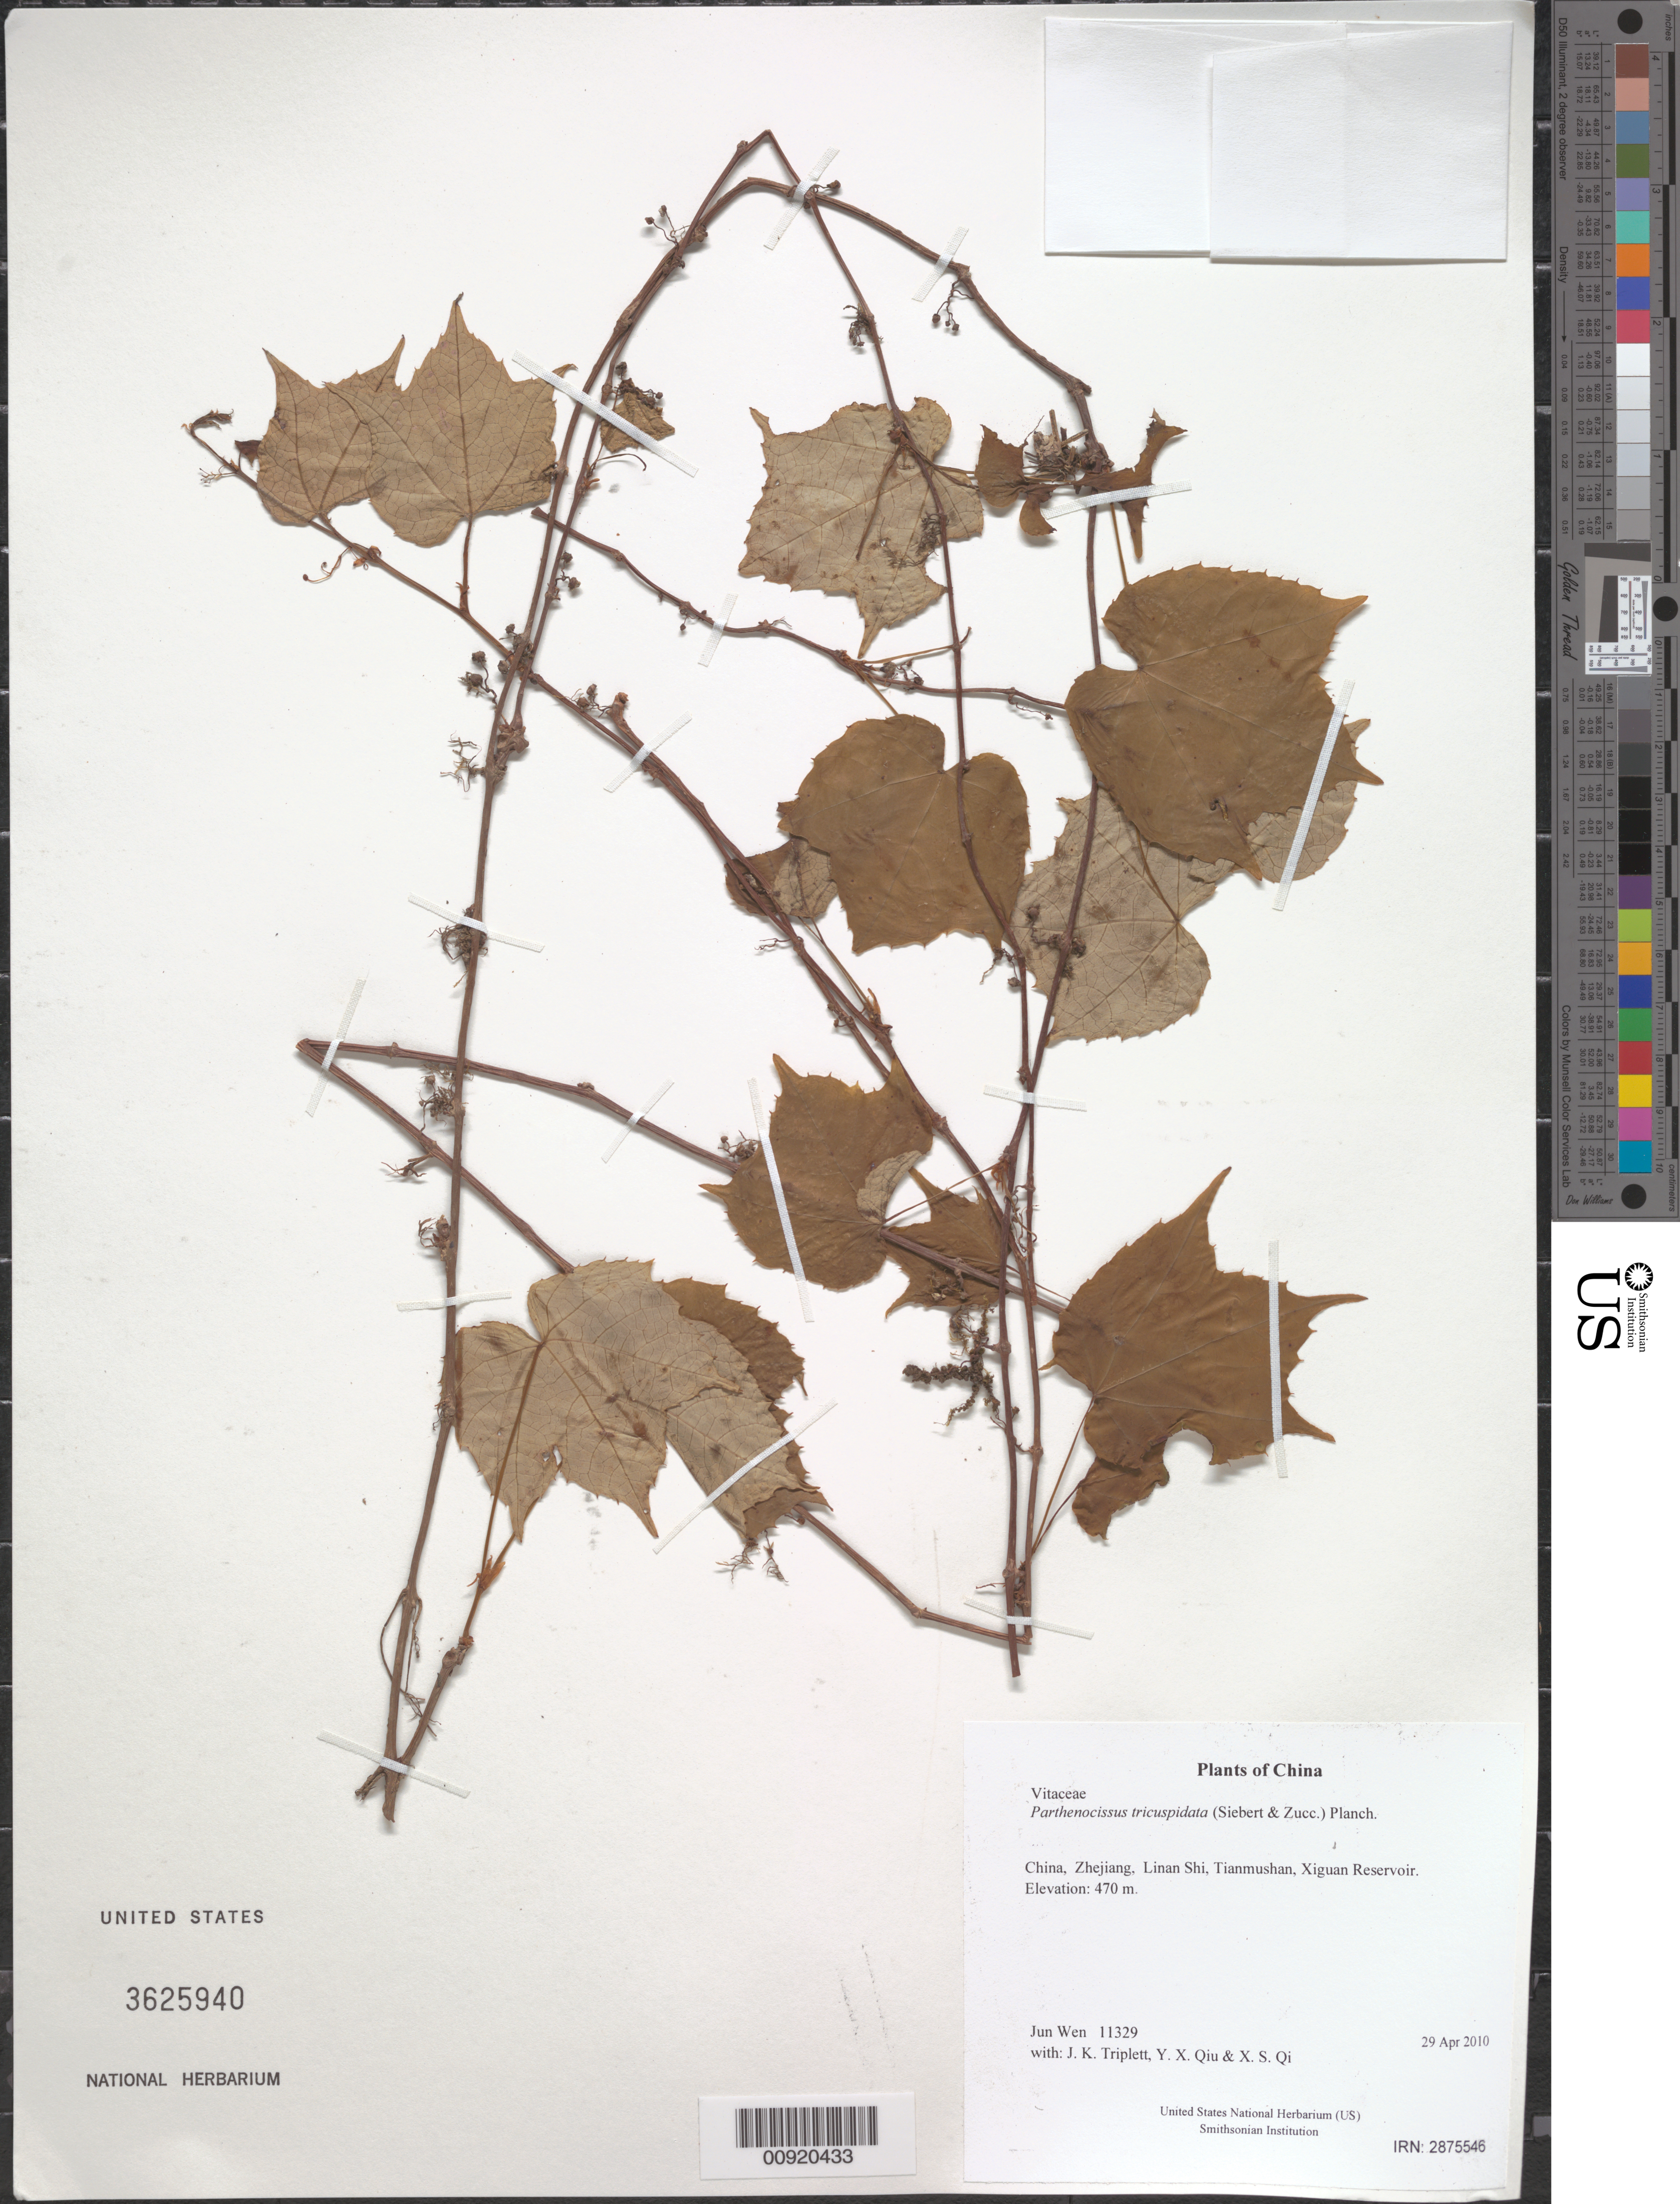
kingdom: Plantae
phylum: Tracheophyta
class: Magnoliopsida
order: Vitales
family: Vitaceae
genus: Parthenocissus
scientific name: Parthenocissus tricuspidata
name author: (Siebold & Zucc.) Planch.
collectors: J. Wen, J. K. Triplett, Y. X. Qiu & X. S. Qi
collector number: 11329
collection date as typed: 29 Apr 2010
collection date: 2010-04-29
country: China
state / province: Zhejiang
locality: Linan Shi, Tianmushan, Xiguan Reservoir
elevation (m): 470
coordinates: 30 20.754 N, 119 27.127 E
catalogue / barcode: US 3625940